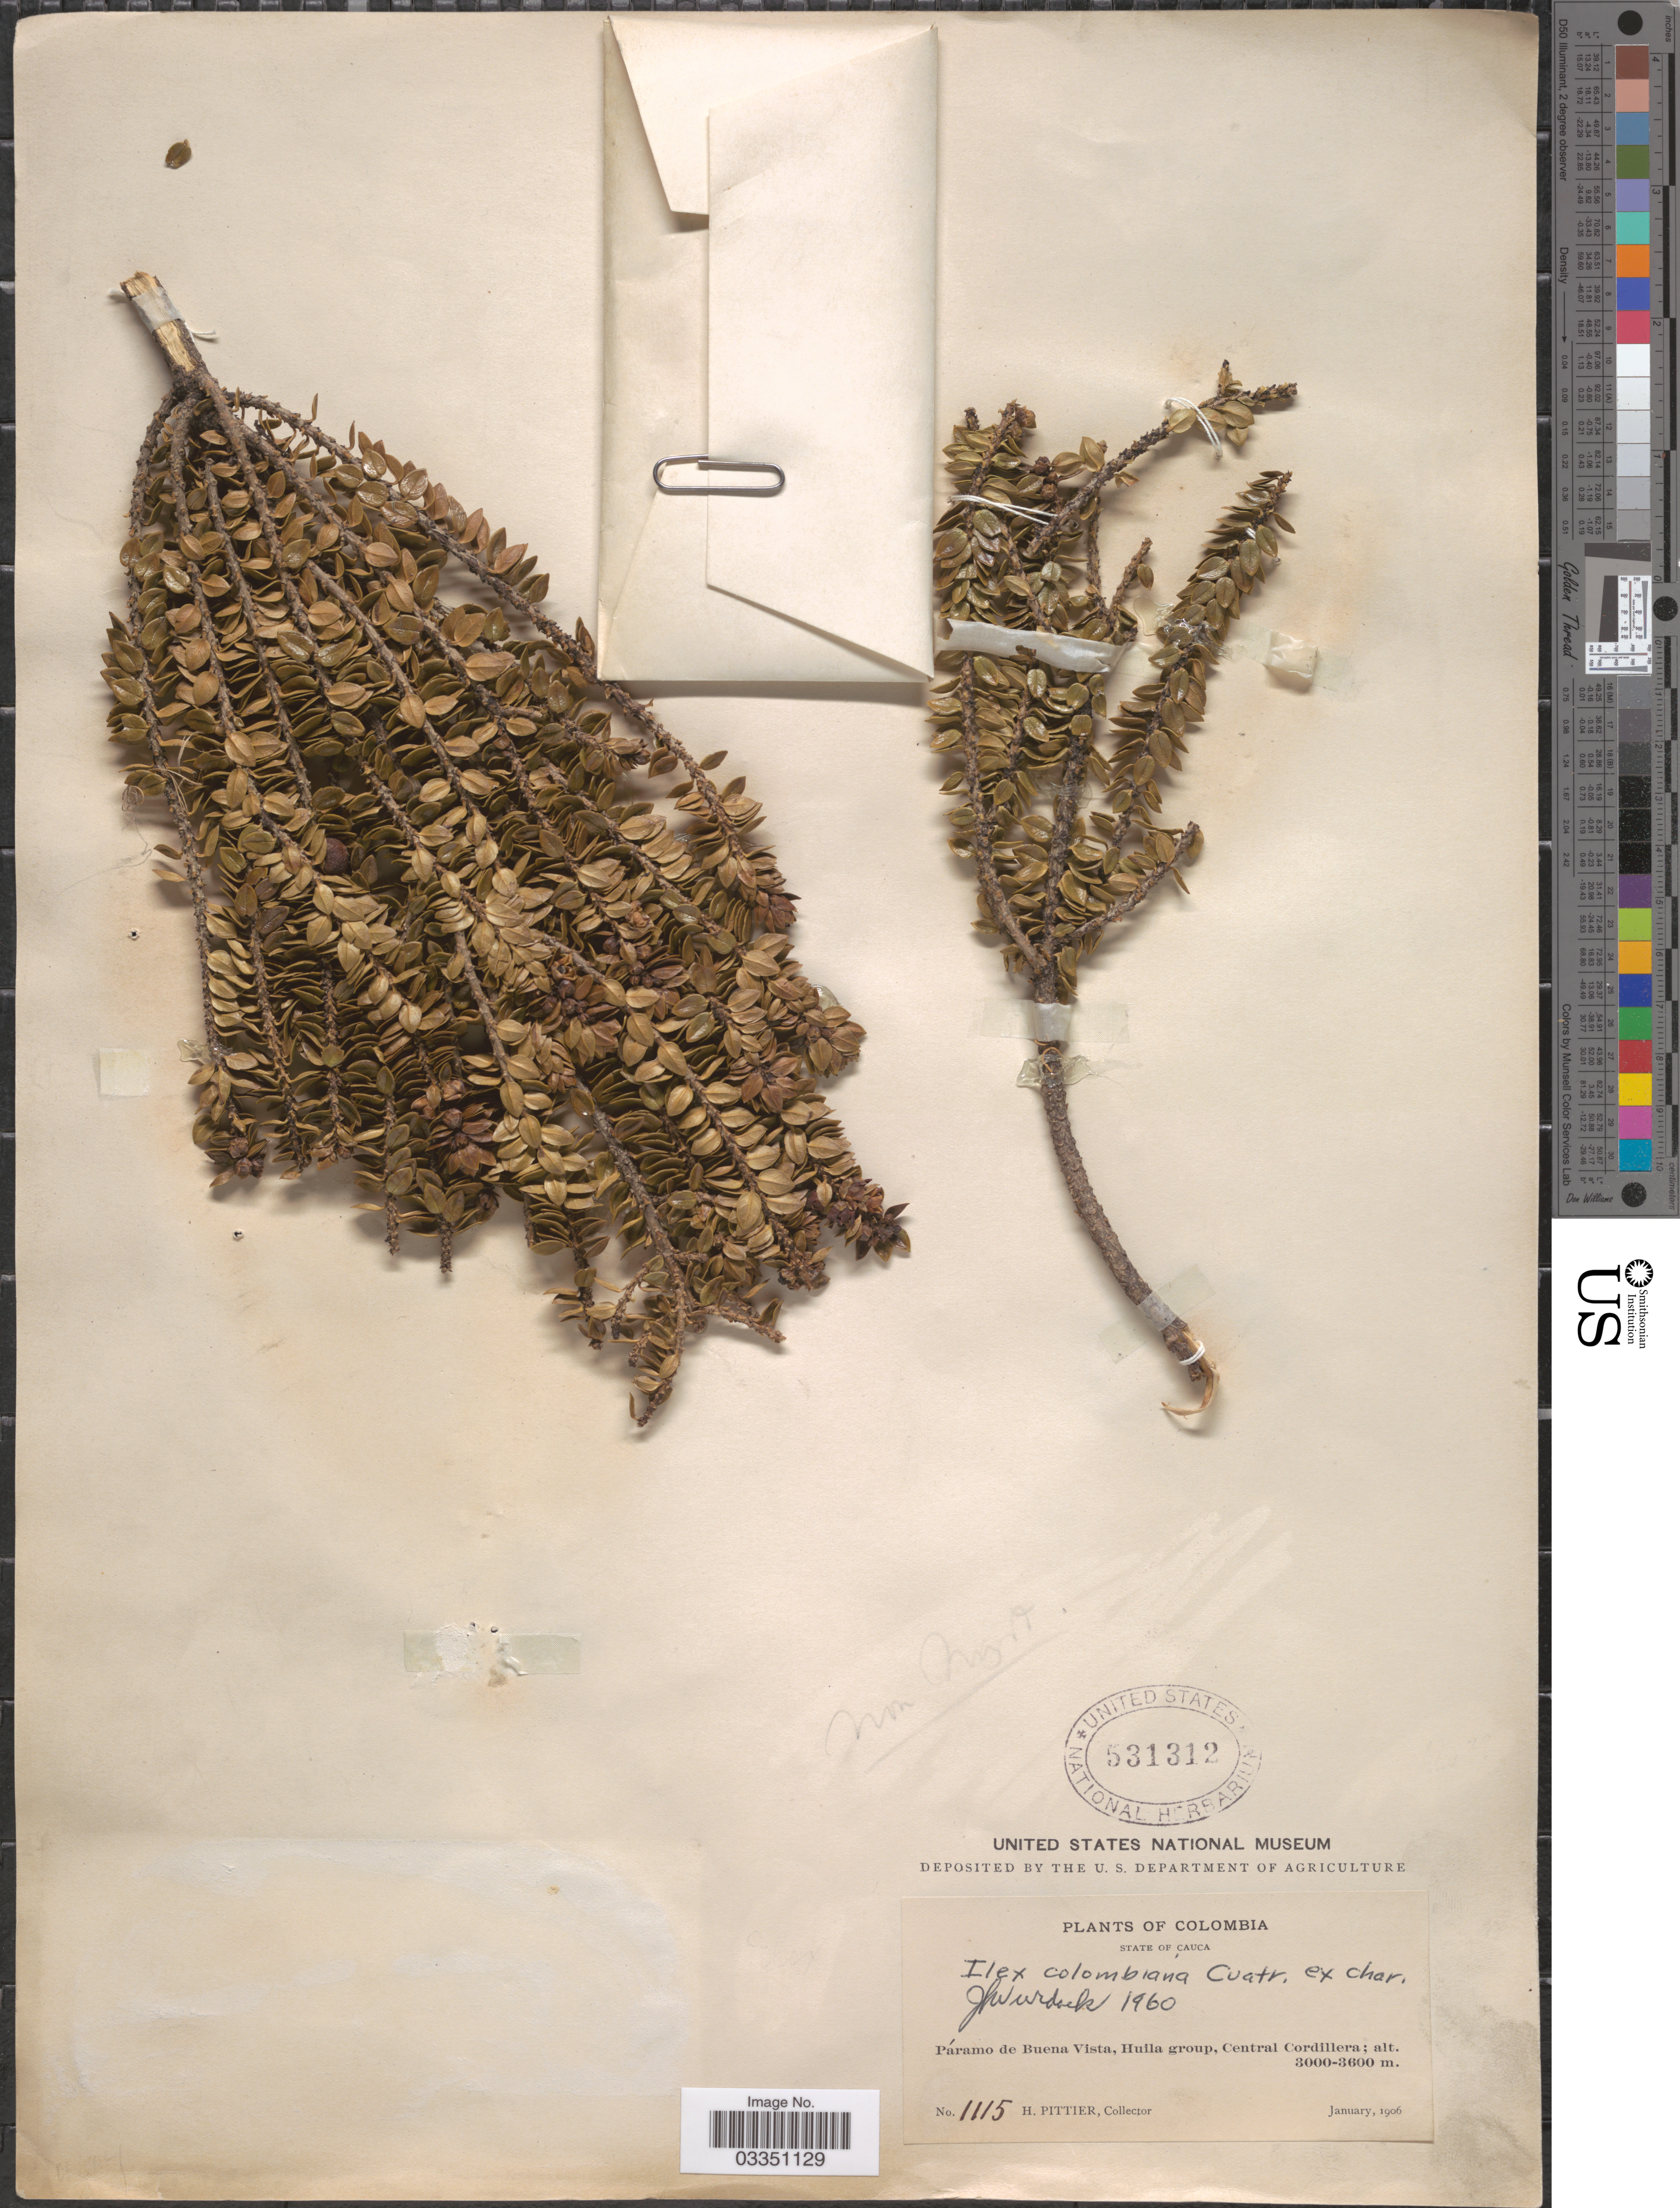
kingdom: Plantae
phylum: Tracheophyta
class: Magnoliopsida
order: Aquifoliales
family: Aquifoliaceae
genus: Ilex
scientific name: Ilex colombiana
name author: Cuatrec.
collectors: H. F. Pittier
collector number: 1115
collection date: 1906-01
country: Colombia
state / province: Cauca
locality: Páramo de Buena Vista, Huila group, Central Cordillera.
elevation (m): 3000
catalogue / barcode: US 531312